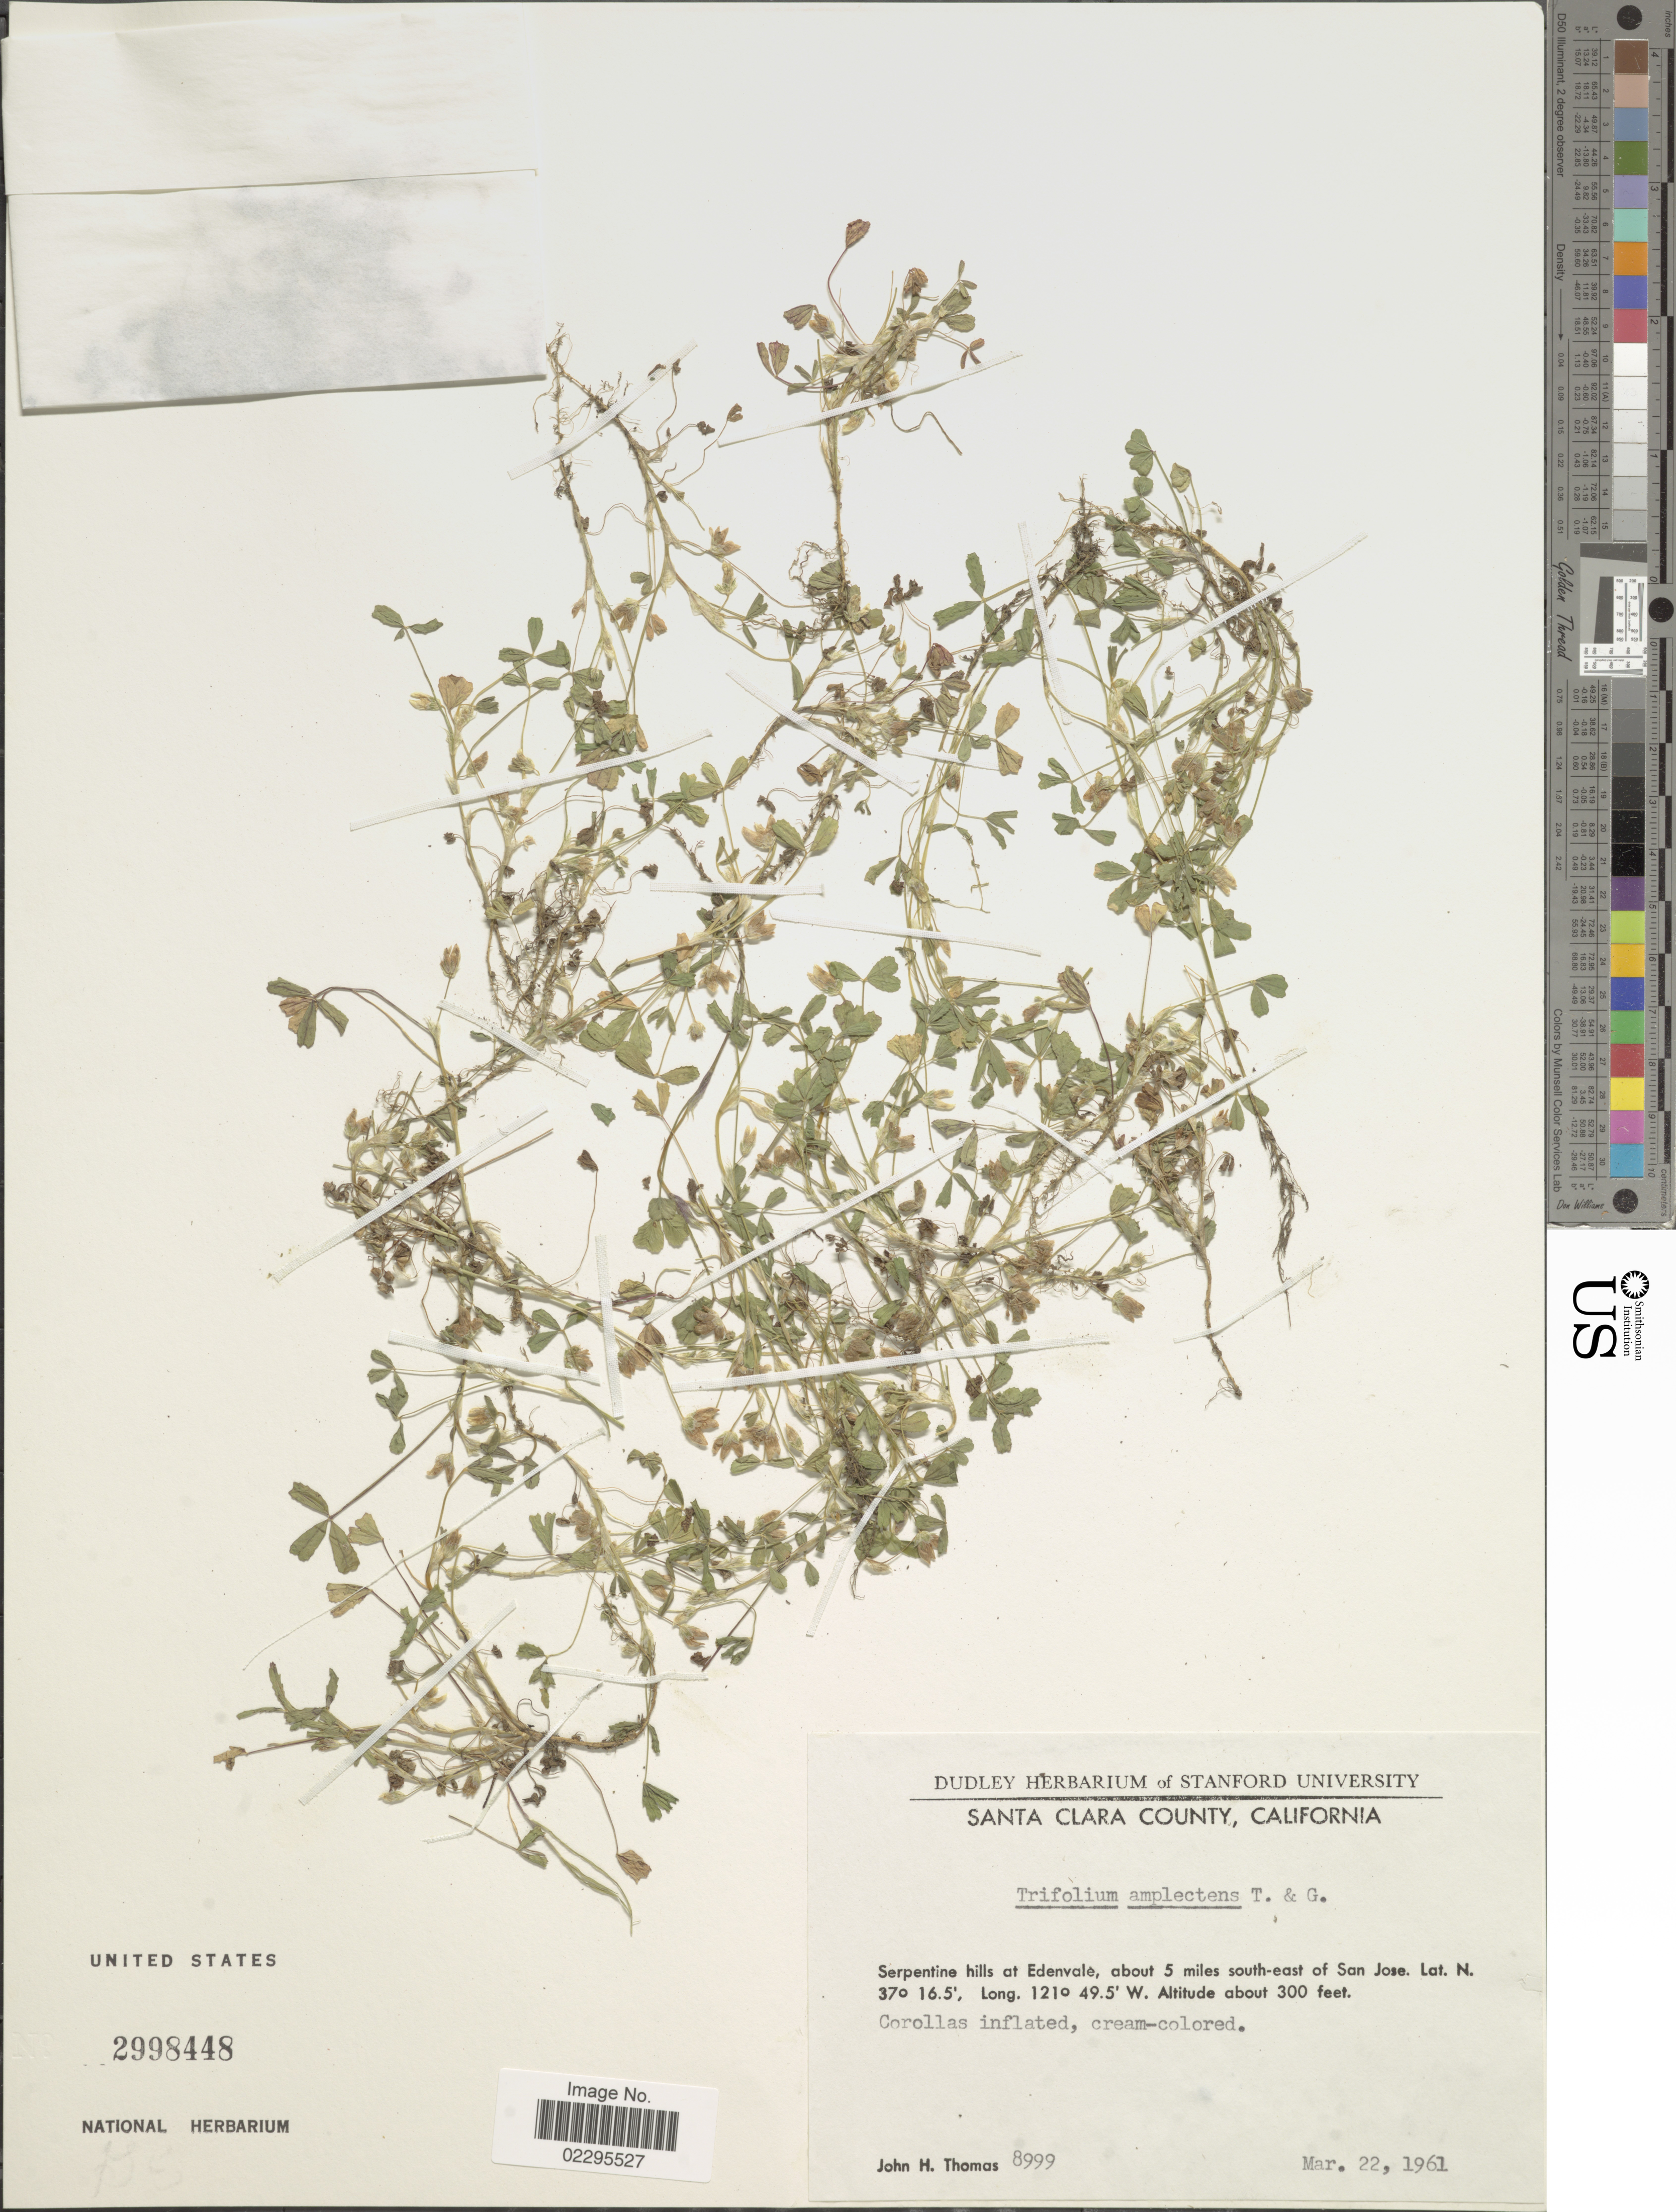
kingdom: Plantae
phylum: Tracheophyta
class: Magnoliopsida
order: Fabales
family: Fabaceae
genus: Trifolium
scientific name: Trifolium amplectens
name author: Torr. & A. Gray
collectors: J. H. Thomas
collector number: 8999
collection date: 1961-03-22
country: United States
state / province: California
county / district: Santa Clara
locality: Santa Clara County. Serpentine Hills at Edenvale, about 5 miles south-east of San Jose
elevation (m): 91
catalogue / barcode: US 2998448